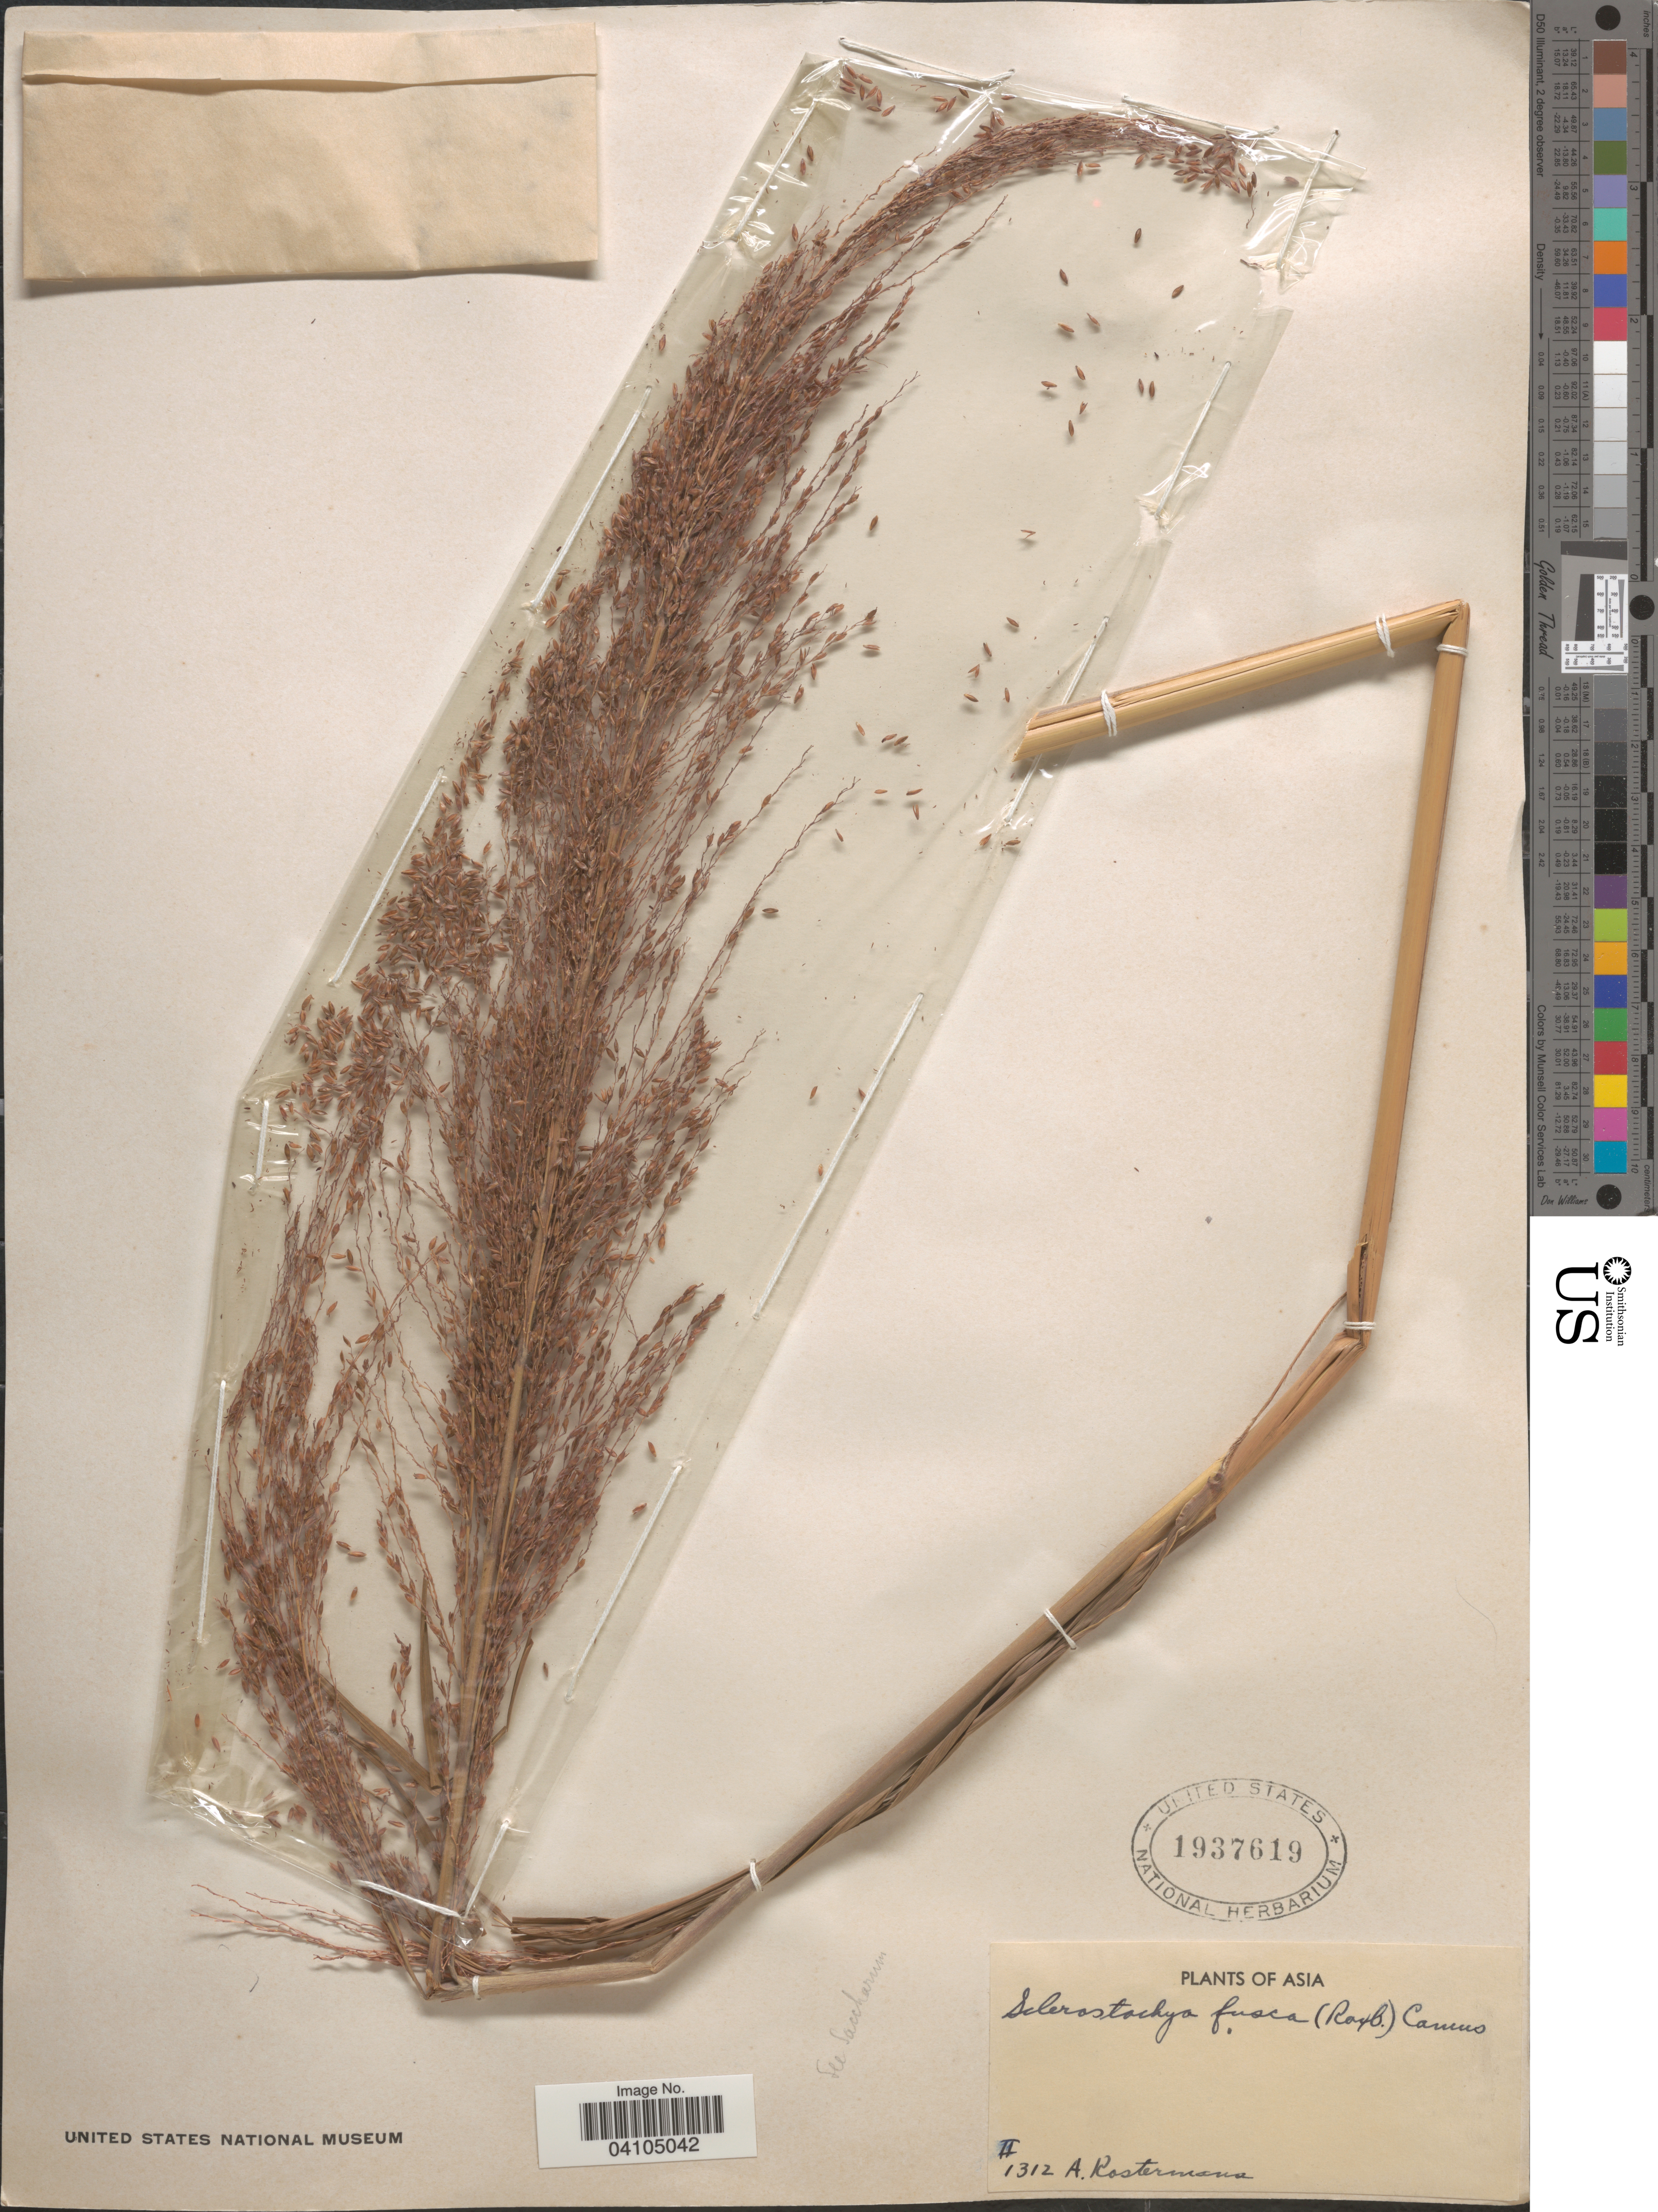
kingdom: Plantae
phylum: Tracheophyta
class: Liliopsida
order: Poales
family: Poaceae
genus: Sclerostachya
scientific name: Sclerostachya fusca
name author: A. Camus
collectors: A. J. G. Kostermans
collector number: II 1312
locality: Asia.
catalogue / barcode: US 1937619